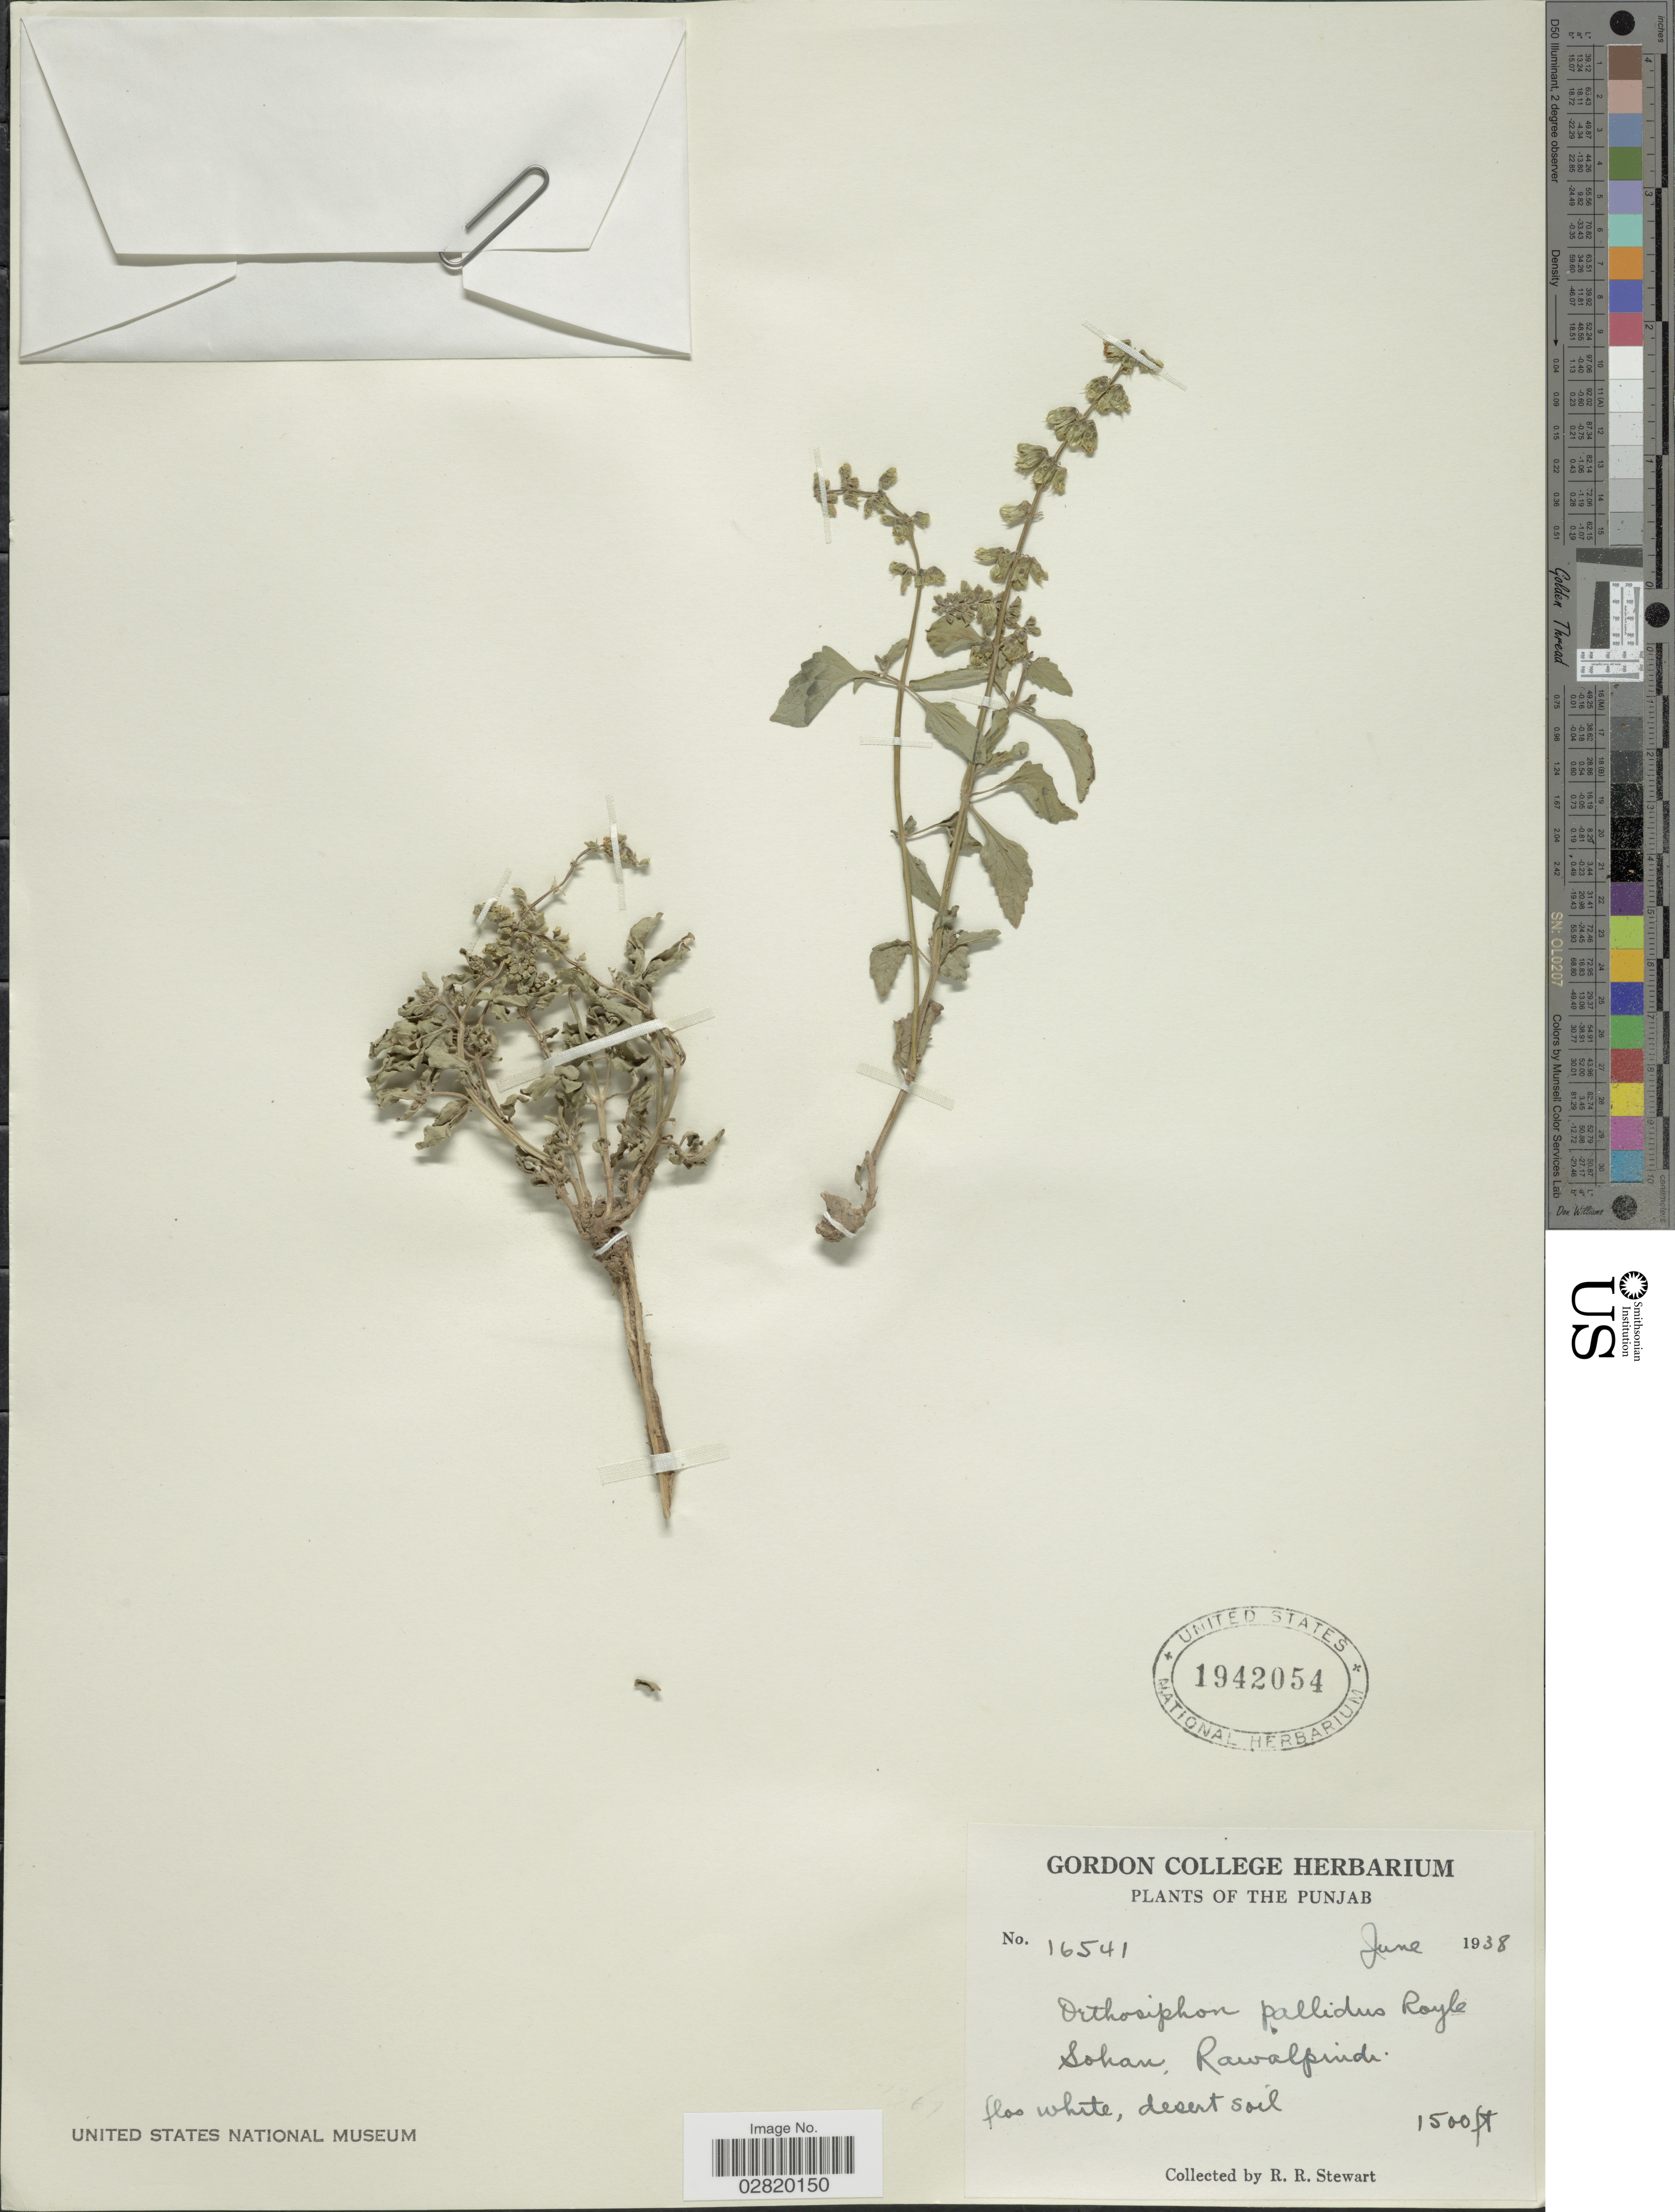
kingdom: Plantae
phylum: Tracheophyta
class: Magnoliopsida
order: Lamiales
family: Lamiaceae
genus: Orthosiphon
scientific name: Orthosiphon pallidus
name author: Royle ex Benth.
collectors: R. R. Stewart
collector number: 16541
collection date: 1938-06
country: Pakistan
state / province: Punjab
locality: Punjab, Sohan, Rawalpindi.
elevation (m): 457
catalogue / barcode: US 1942054